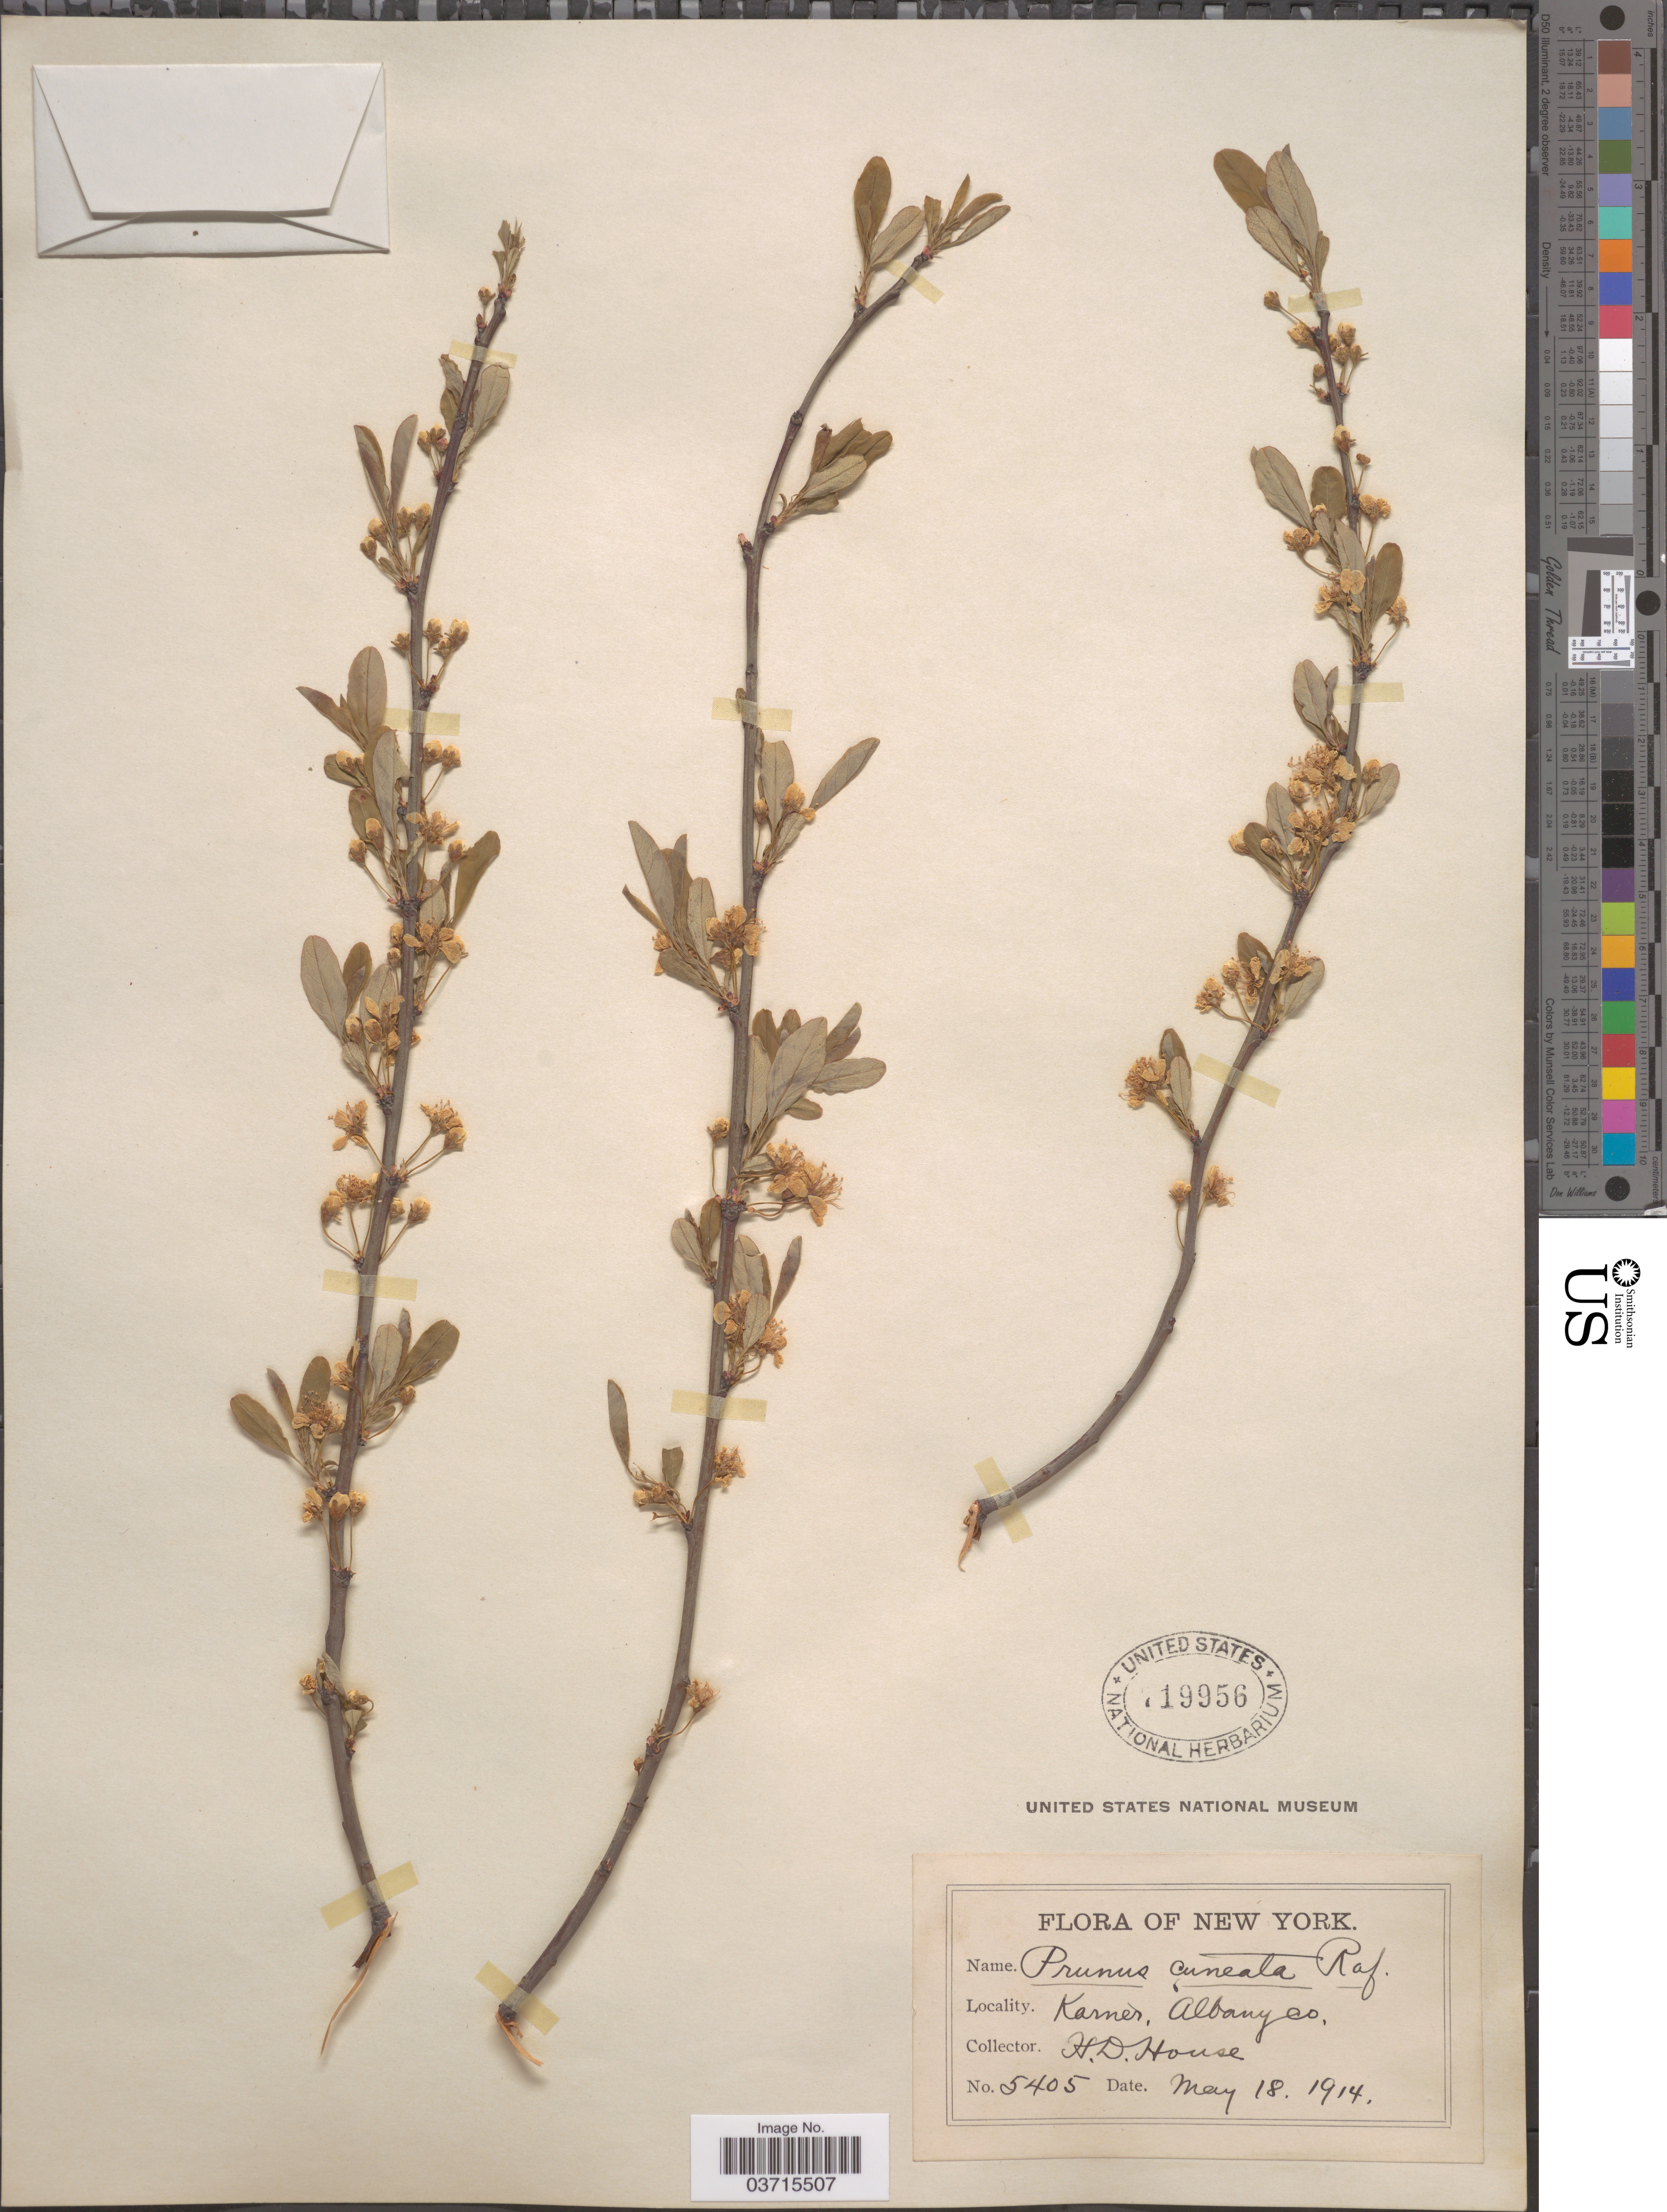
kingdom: Plantae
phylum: Tracheophyta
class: Magnoliopsida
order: Rosales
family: Rosaceae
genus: Prunus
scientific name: Prunus cuneata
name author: Raf.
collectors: H. D. House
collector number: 5405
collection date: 1914-05-18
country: United States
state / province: New York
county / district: Albany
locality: Karner, Albany Co.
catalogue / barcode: US 719956